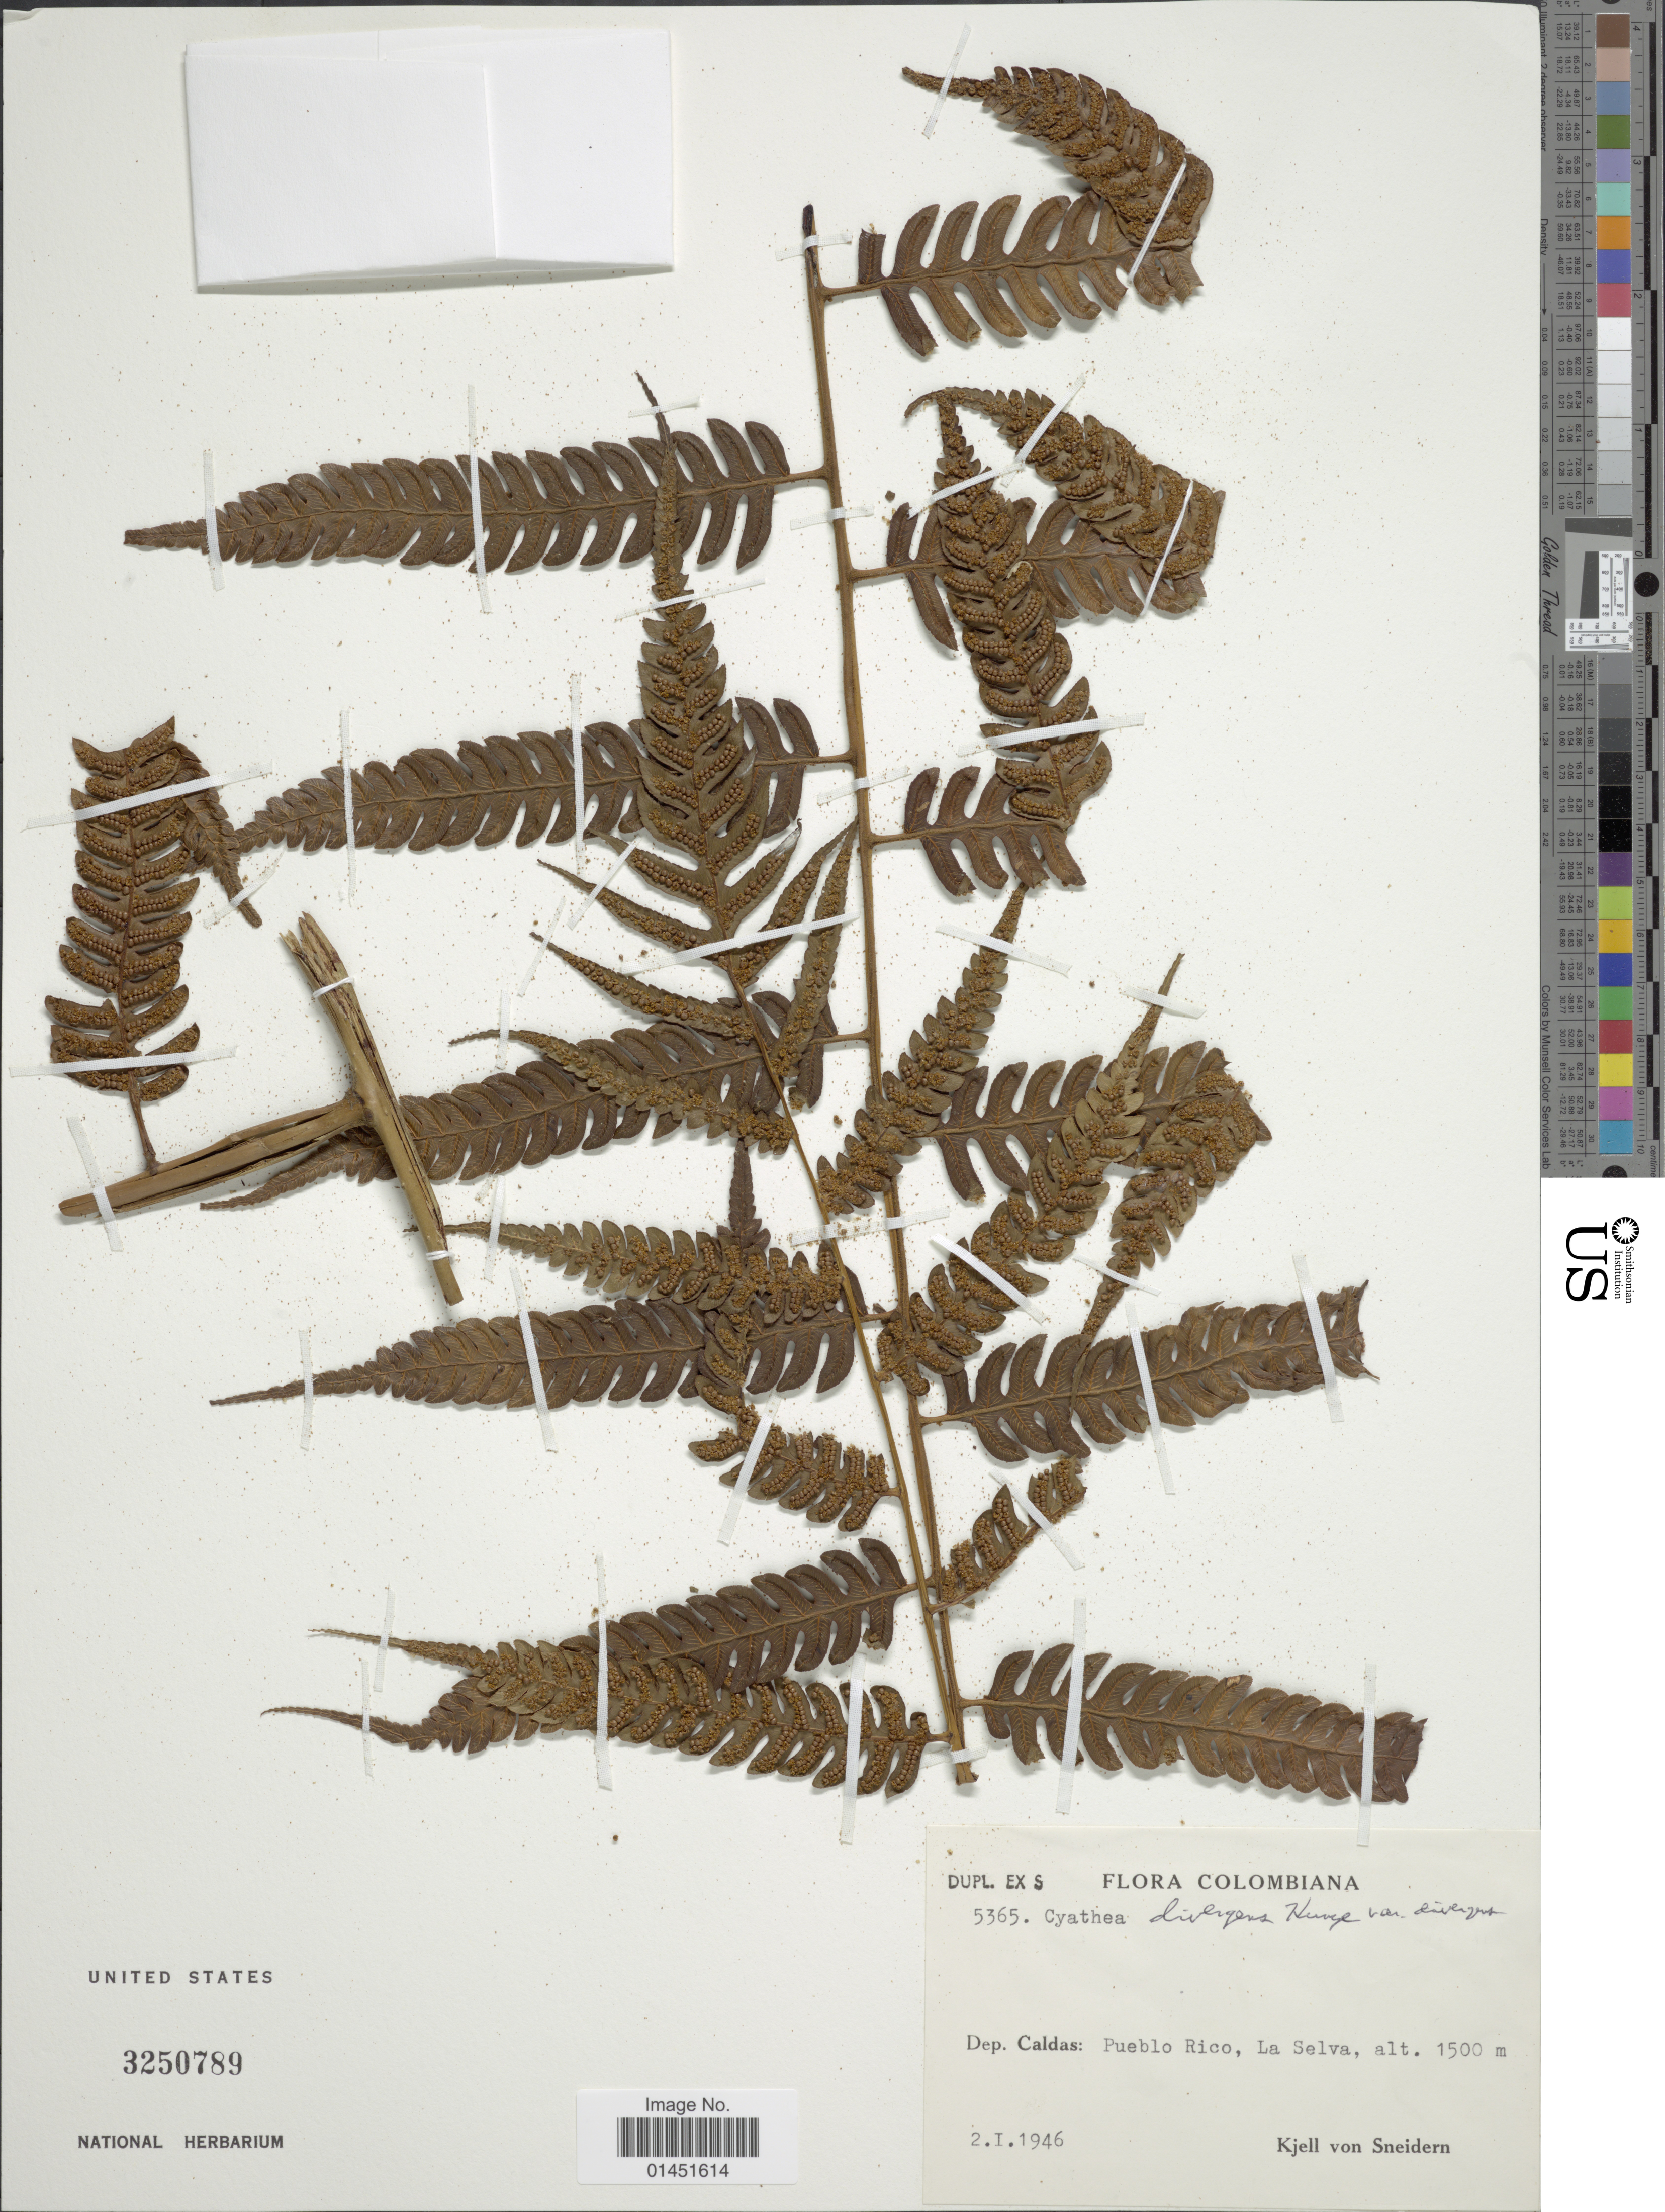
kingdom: Plantae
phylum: Tracheophyta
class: Polypodiopsida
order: Cyatheales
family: Cyatheaceae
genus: Cyathea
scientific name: Cyathea divergens var. divergens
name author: Kunze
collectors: K. von Sneidern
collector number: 5365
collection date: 1946-01-02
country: Colombia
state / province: Caldas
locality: Pueblo Rico, La Selva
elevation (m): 1500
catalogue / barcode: US 3250789